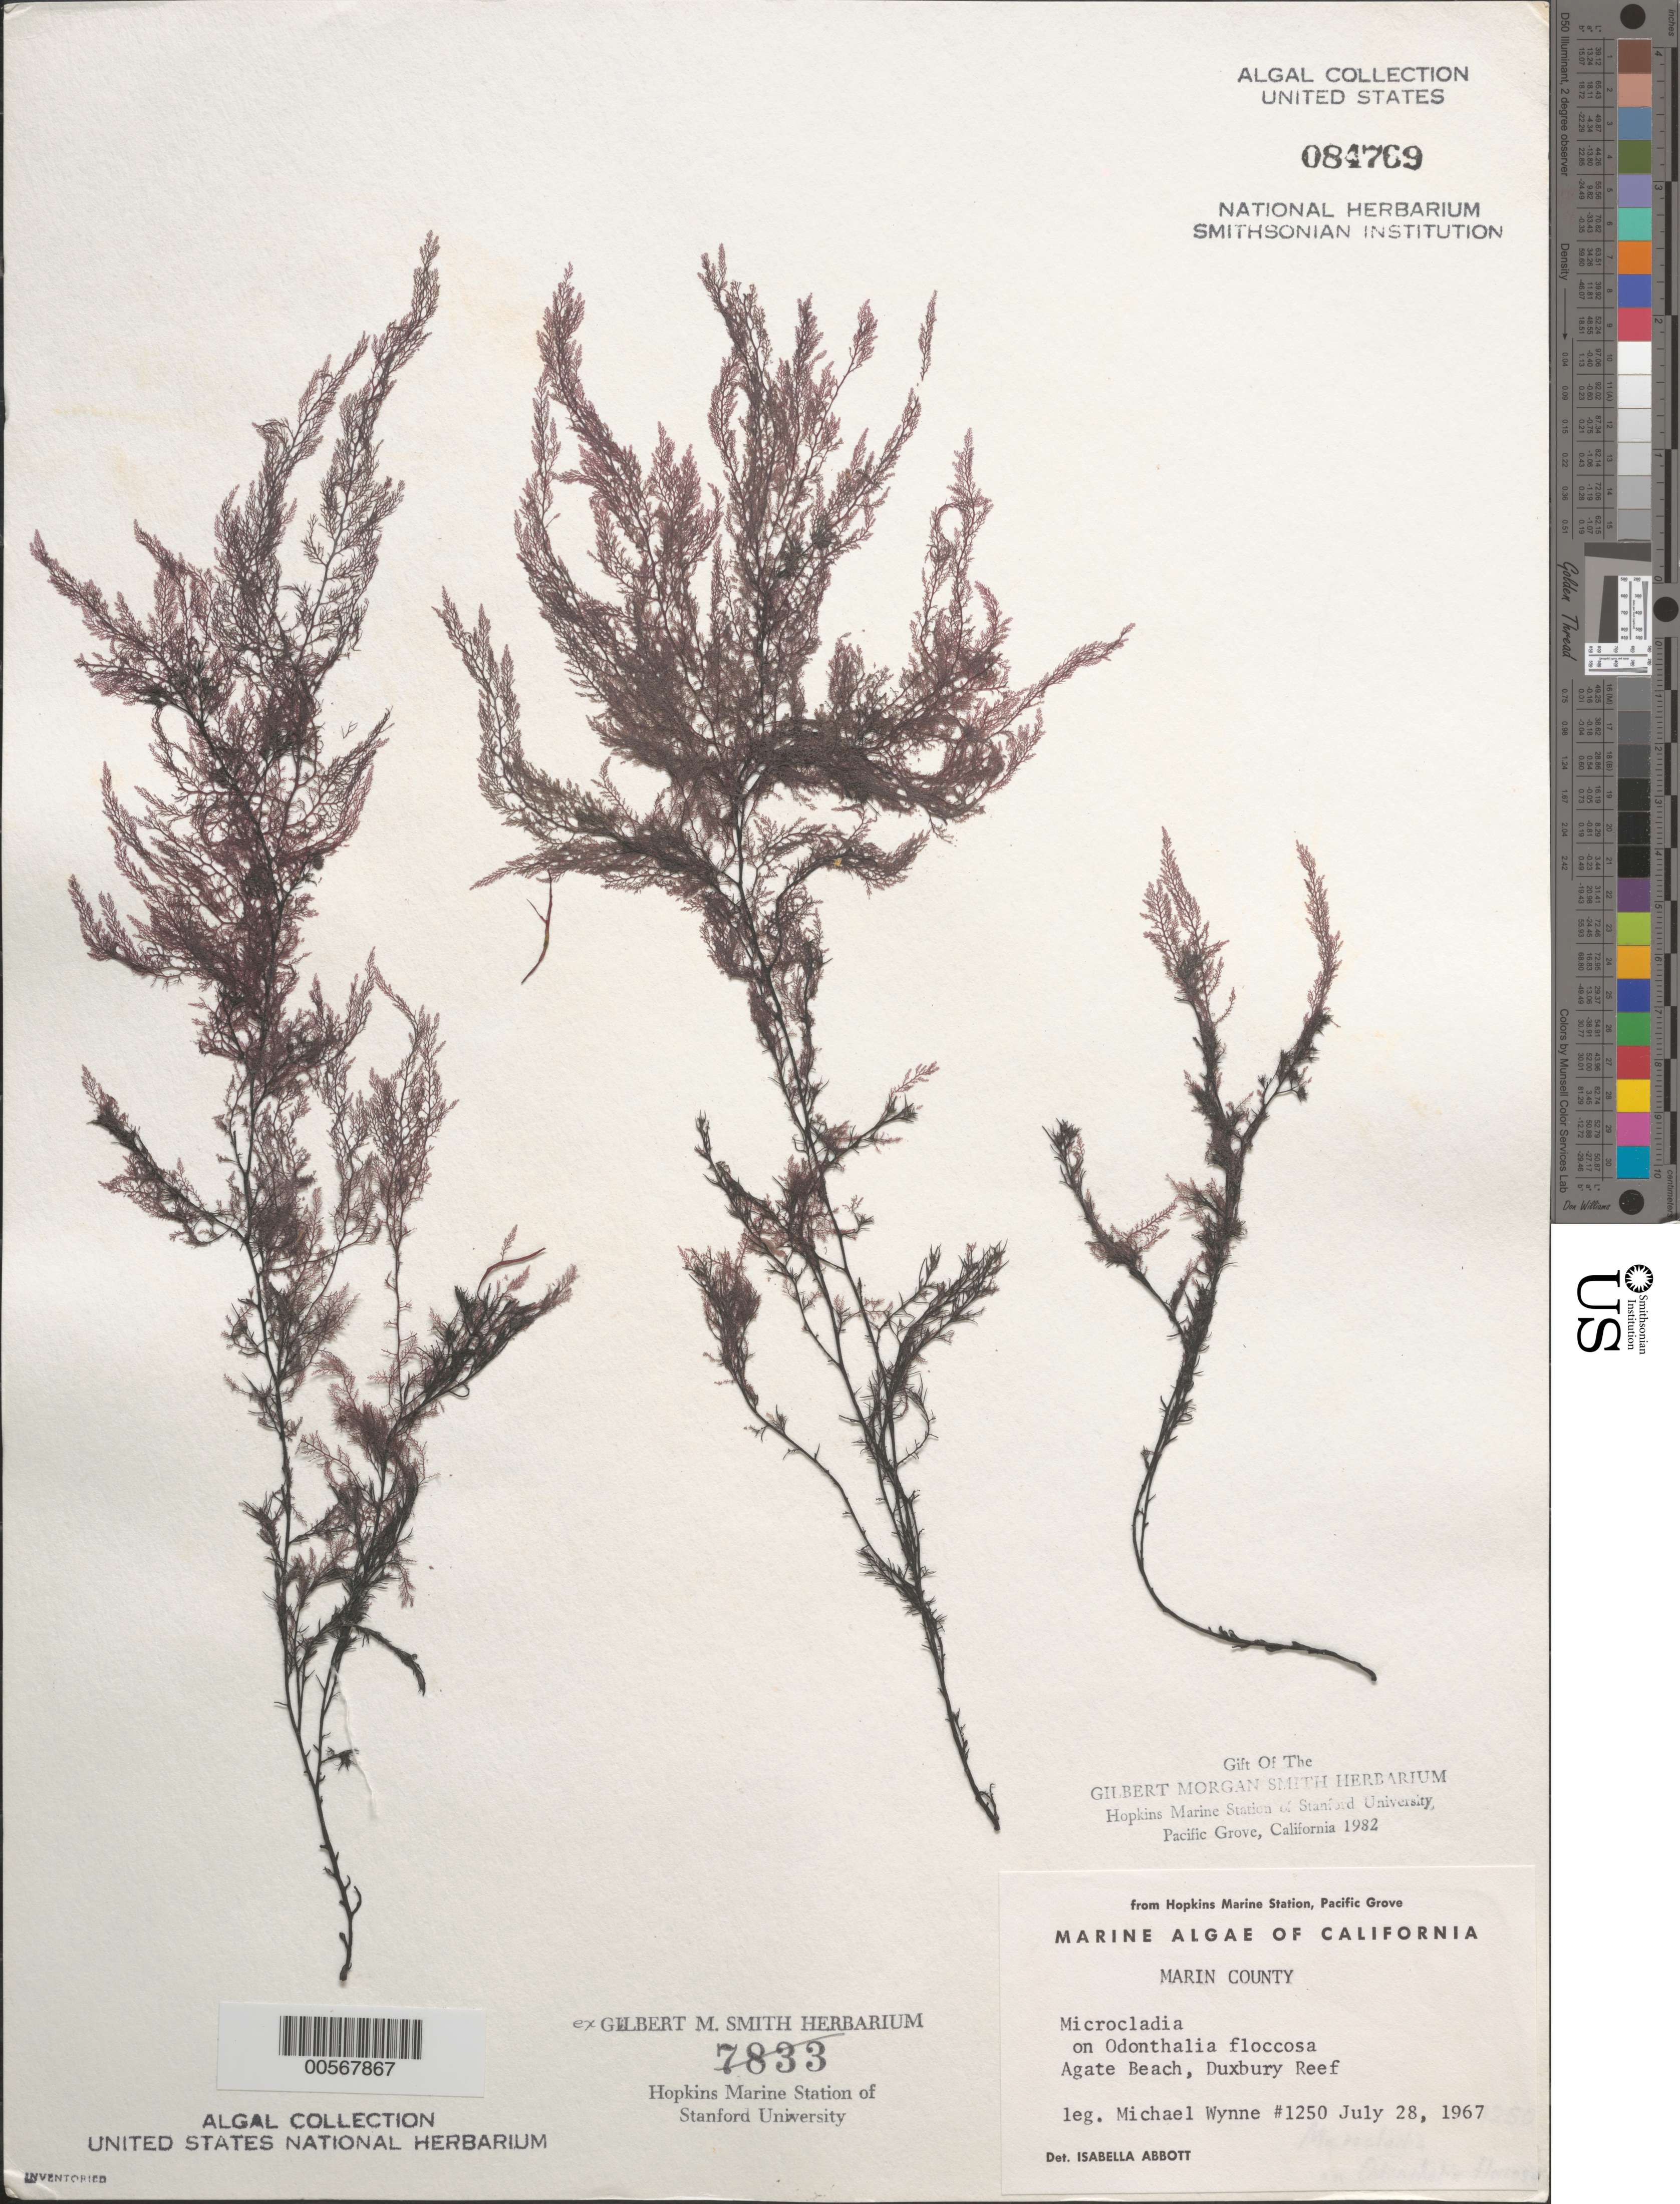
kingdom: Plantae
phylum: Rhodophyta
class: Florideophyceae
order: Ceramiales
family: Ceramiaceae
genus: Microcladia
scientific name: Microcladia sp.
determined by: Abbott, Isabella A.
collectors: M.J. Wynne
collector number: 1250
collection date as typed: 28 Jul 1967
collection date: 1967-07-28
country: United States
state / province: California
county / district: Marin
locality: Agate Beach, Duxbury Reef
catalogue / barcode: US 84769